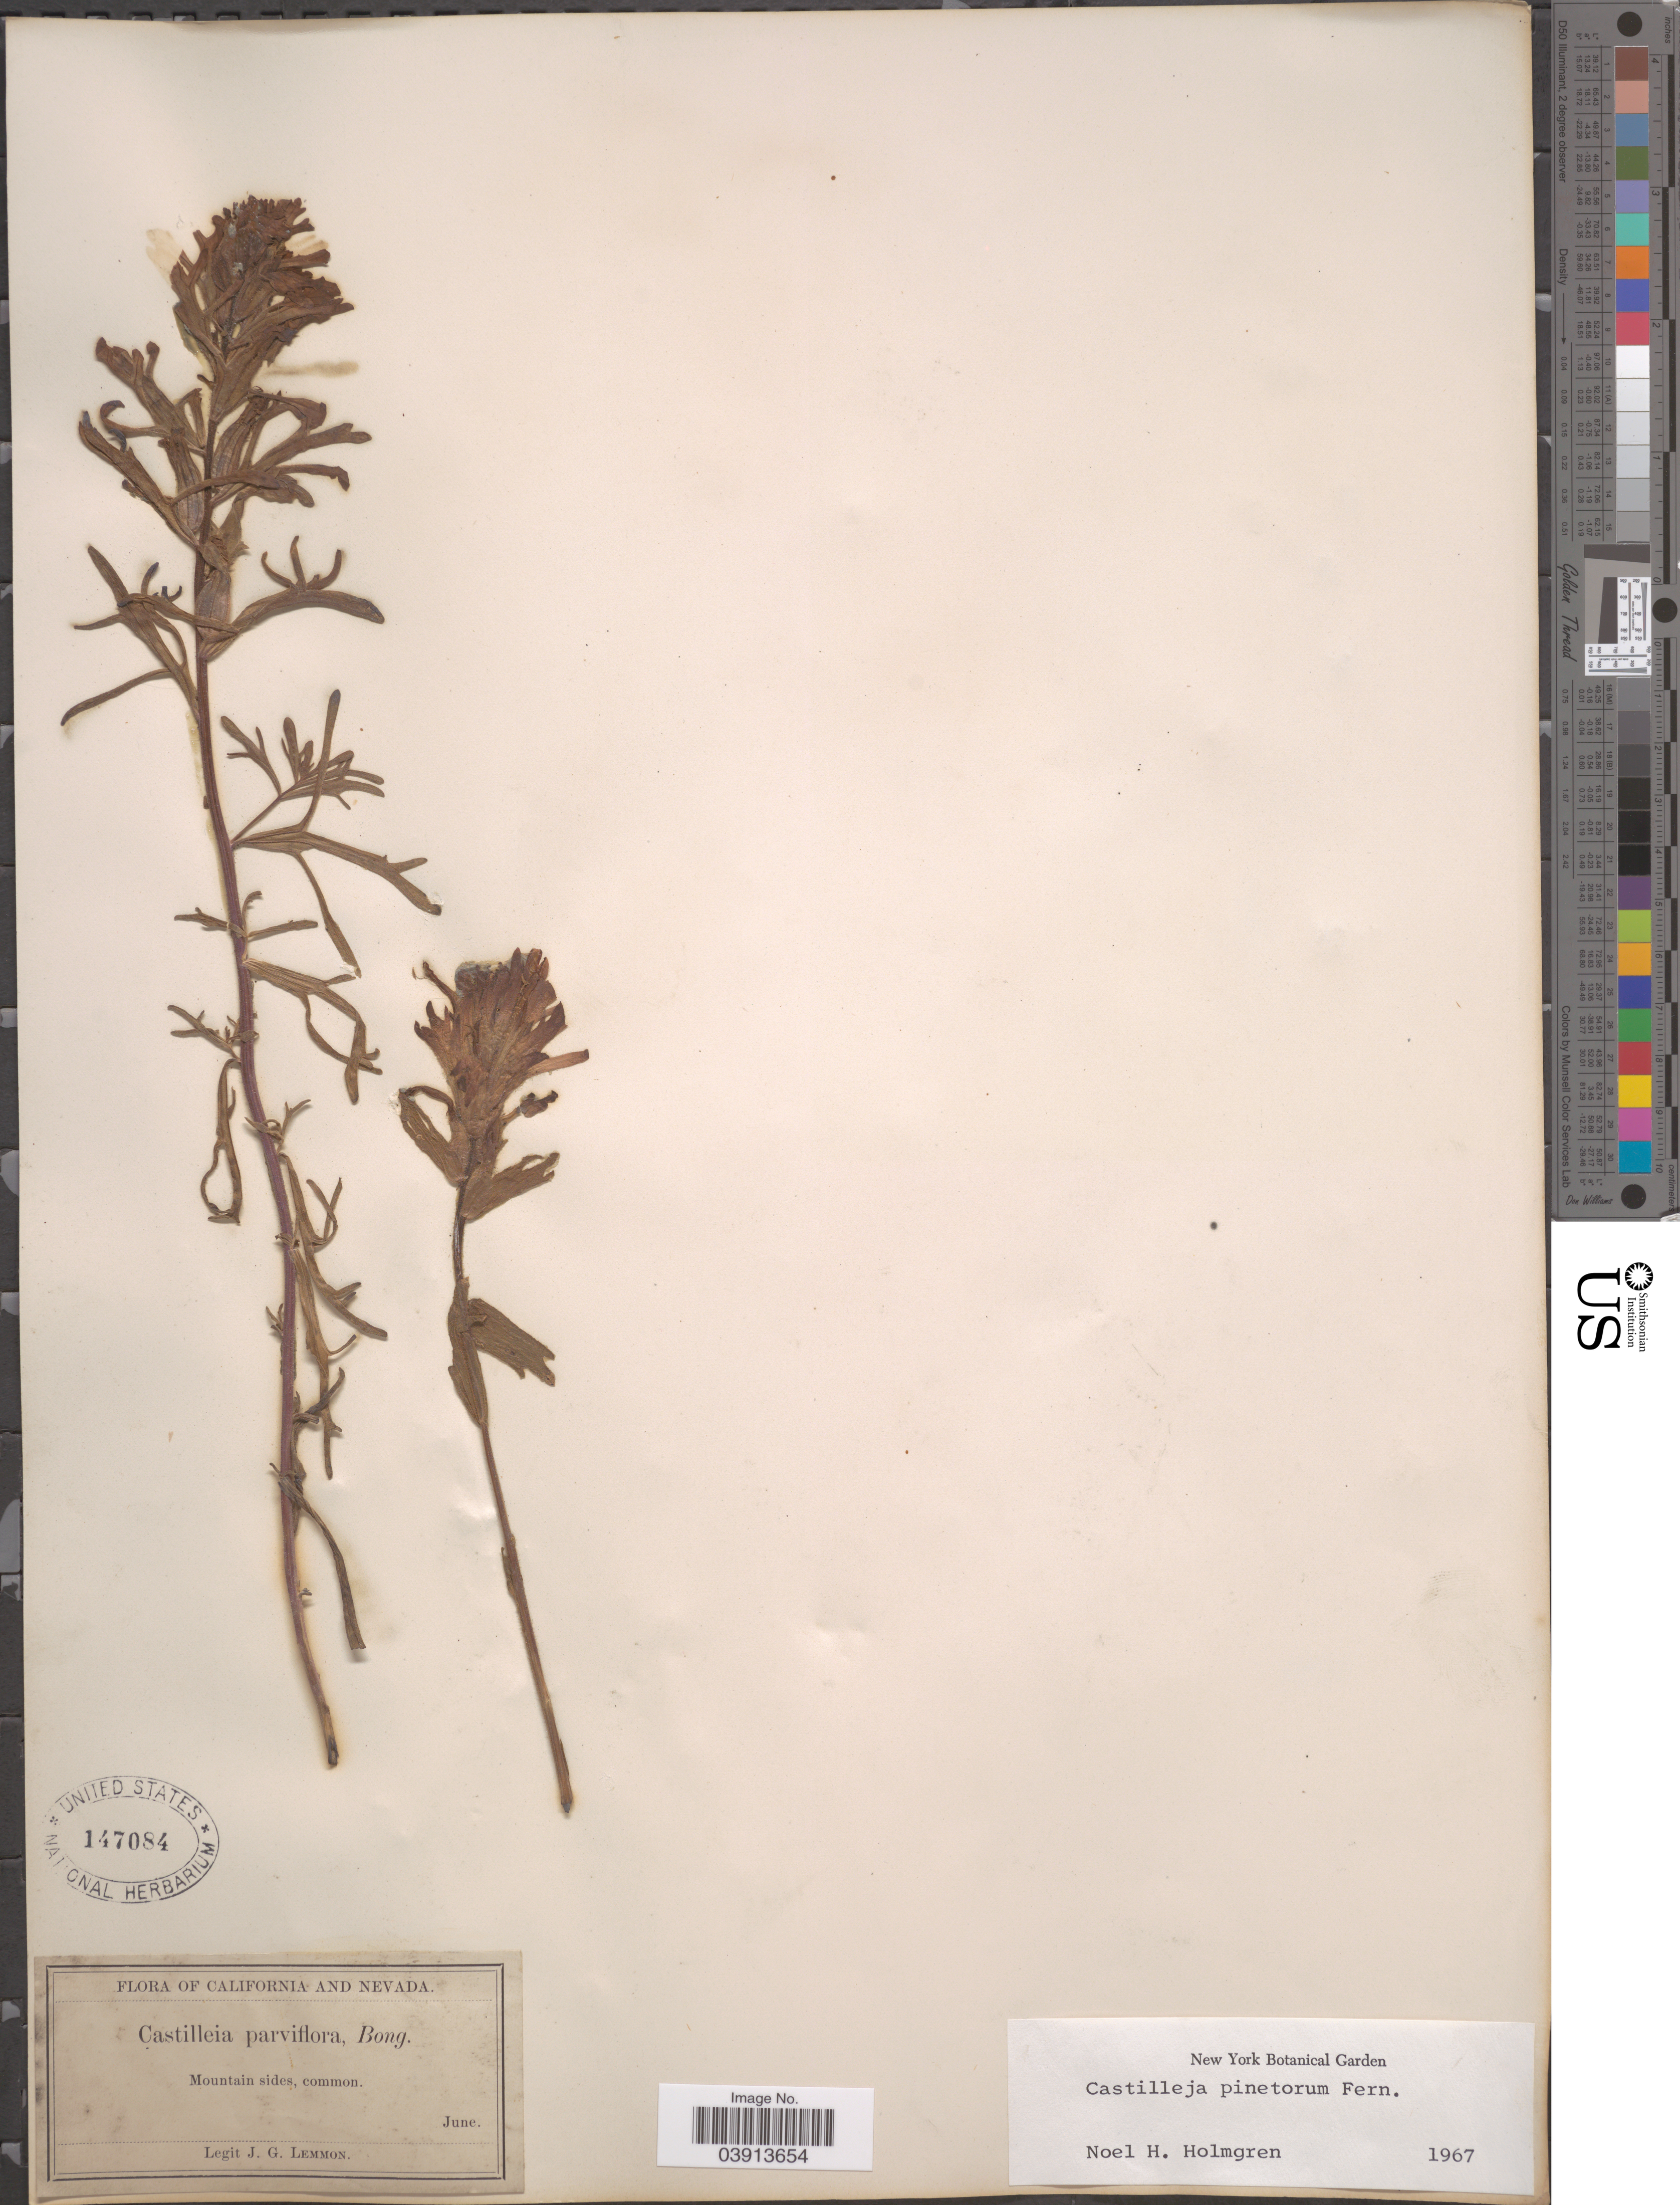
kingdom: Plantae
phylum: Tracheophyta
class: Magnoliopsida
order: Lamiales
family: Orobanchaceae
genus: Castilleja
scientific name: Castilleja pinetorum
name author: Fernald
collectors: J. Lemmon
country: United States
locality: California and Nevada. Mountain sides.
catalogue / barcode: US 147084